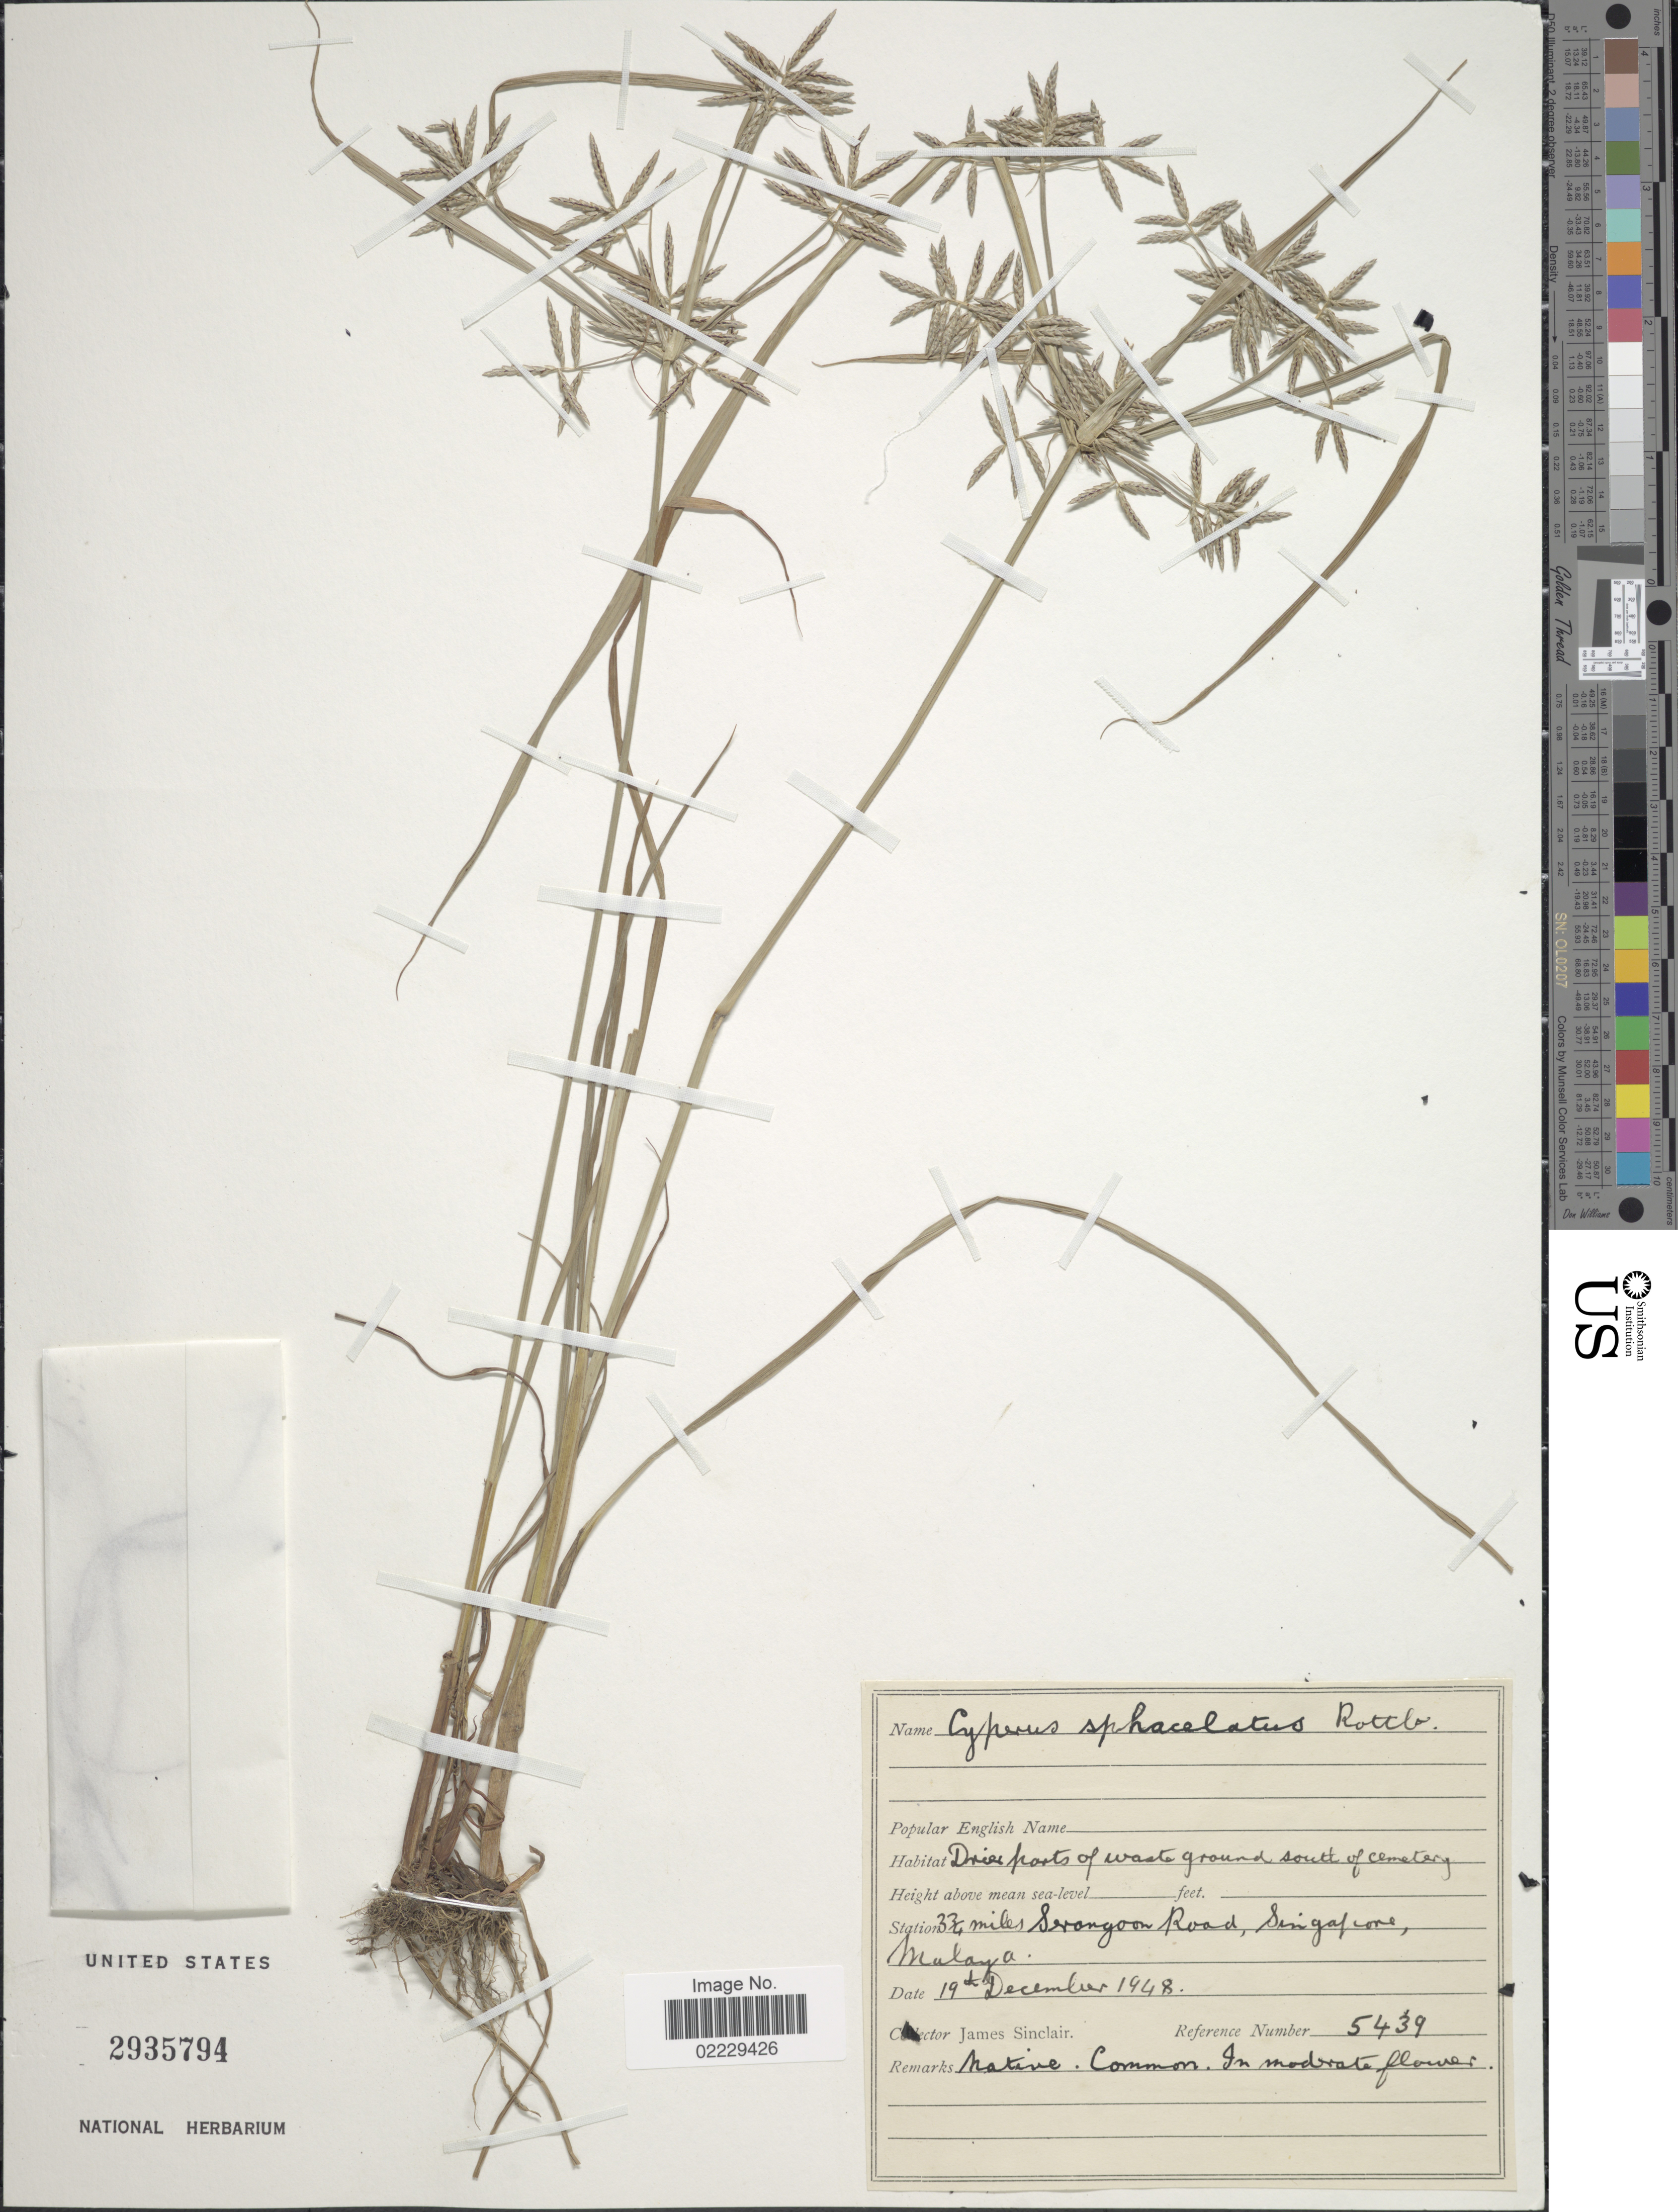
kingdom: Plantae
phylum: Tracheophyta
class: Liliopsida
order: Poales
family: Cyperaceae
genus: Cyperus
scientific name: Cyperus sphacelatus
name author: Rottb.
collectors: J. Sinclair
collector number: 5439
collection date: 1948-12-19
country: Singapore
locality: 33/4 miles Srangoon Road, Singapore, Malaya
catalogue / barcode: US 2935794